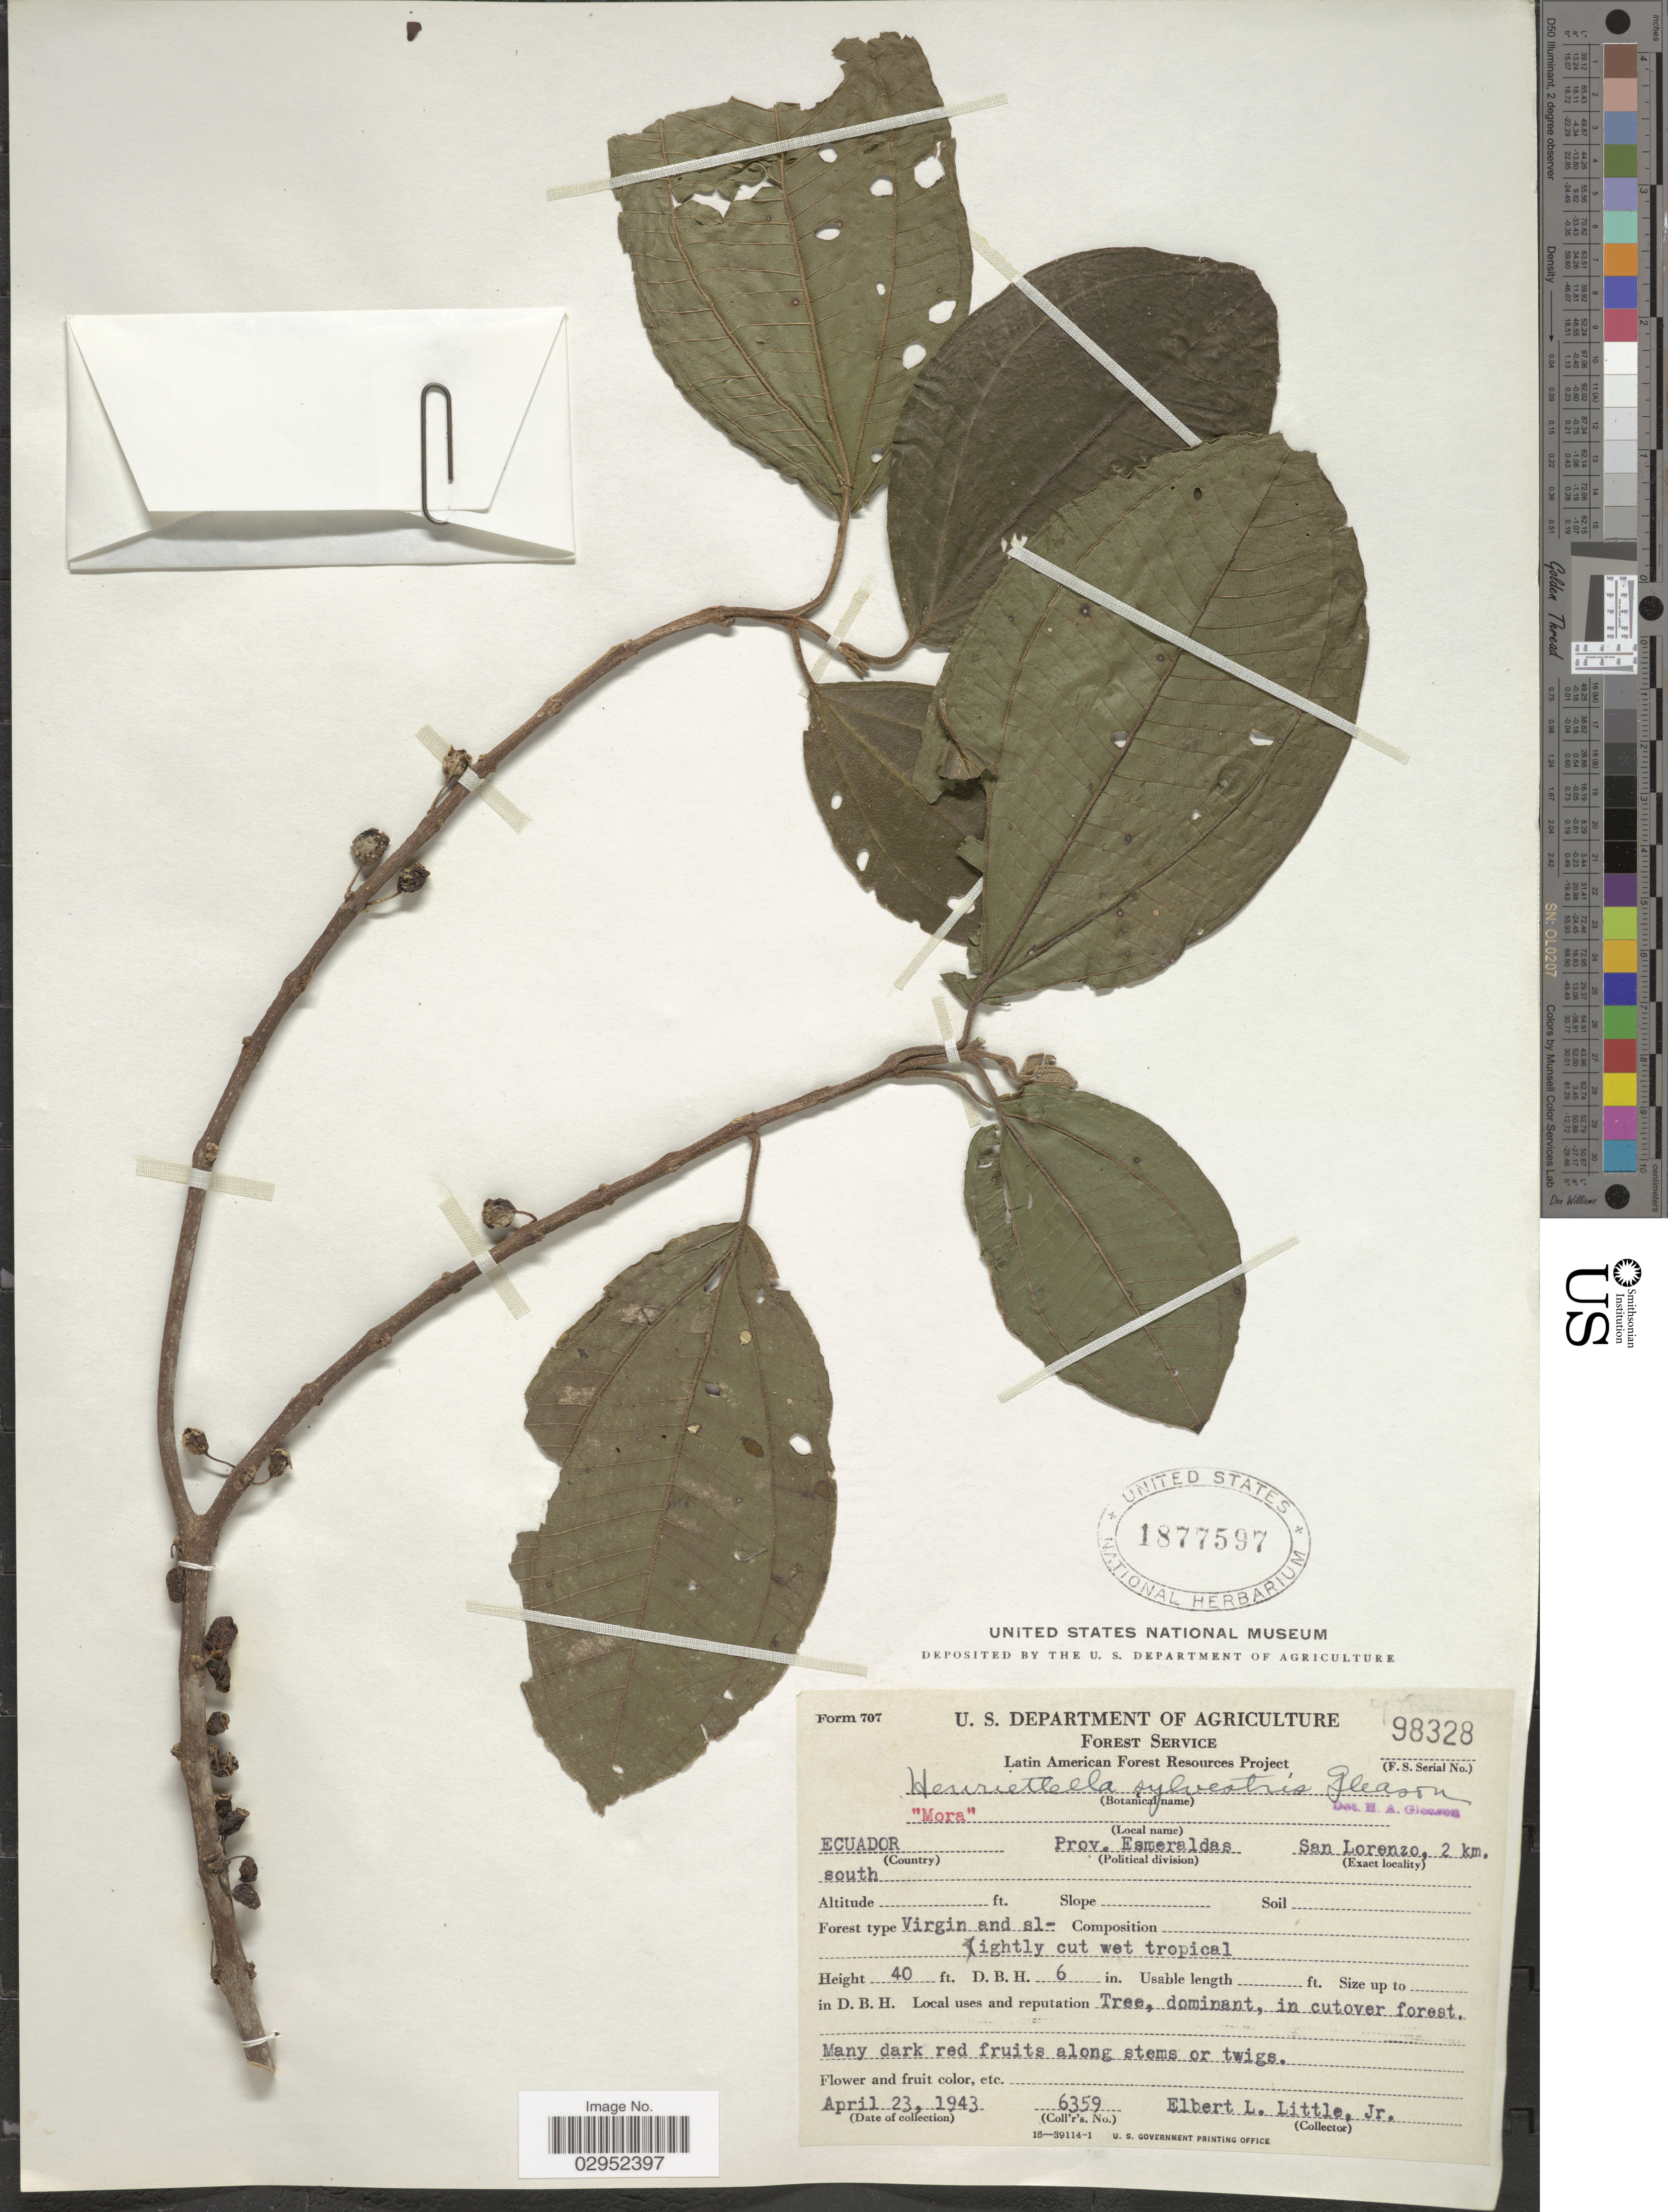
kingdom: Plantae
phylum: Tracheophyta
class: Magnoliopsida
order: Myrtales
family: Melastomataceae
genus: Henriettea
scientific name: Henriettea fascicularis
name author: (Sw.) M. Gómez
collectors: E. L. Little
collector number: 6359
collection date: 1943-04-23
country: Ecuador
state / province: Esmeraldas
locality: San Lorenzo, 2 km. south.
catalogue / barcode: US 1877597